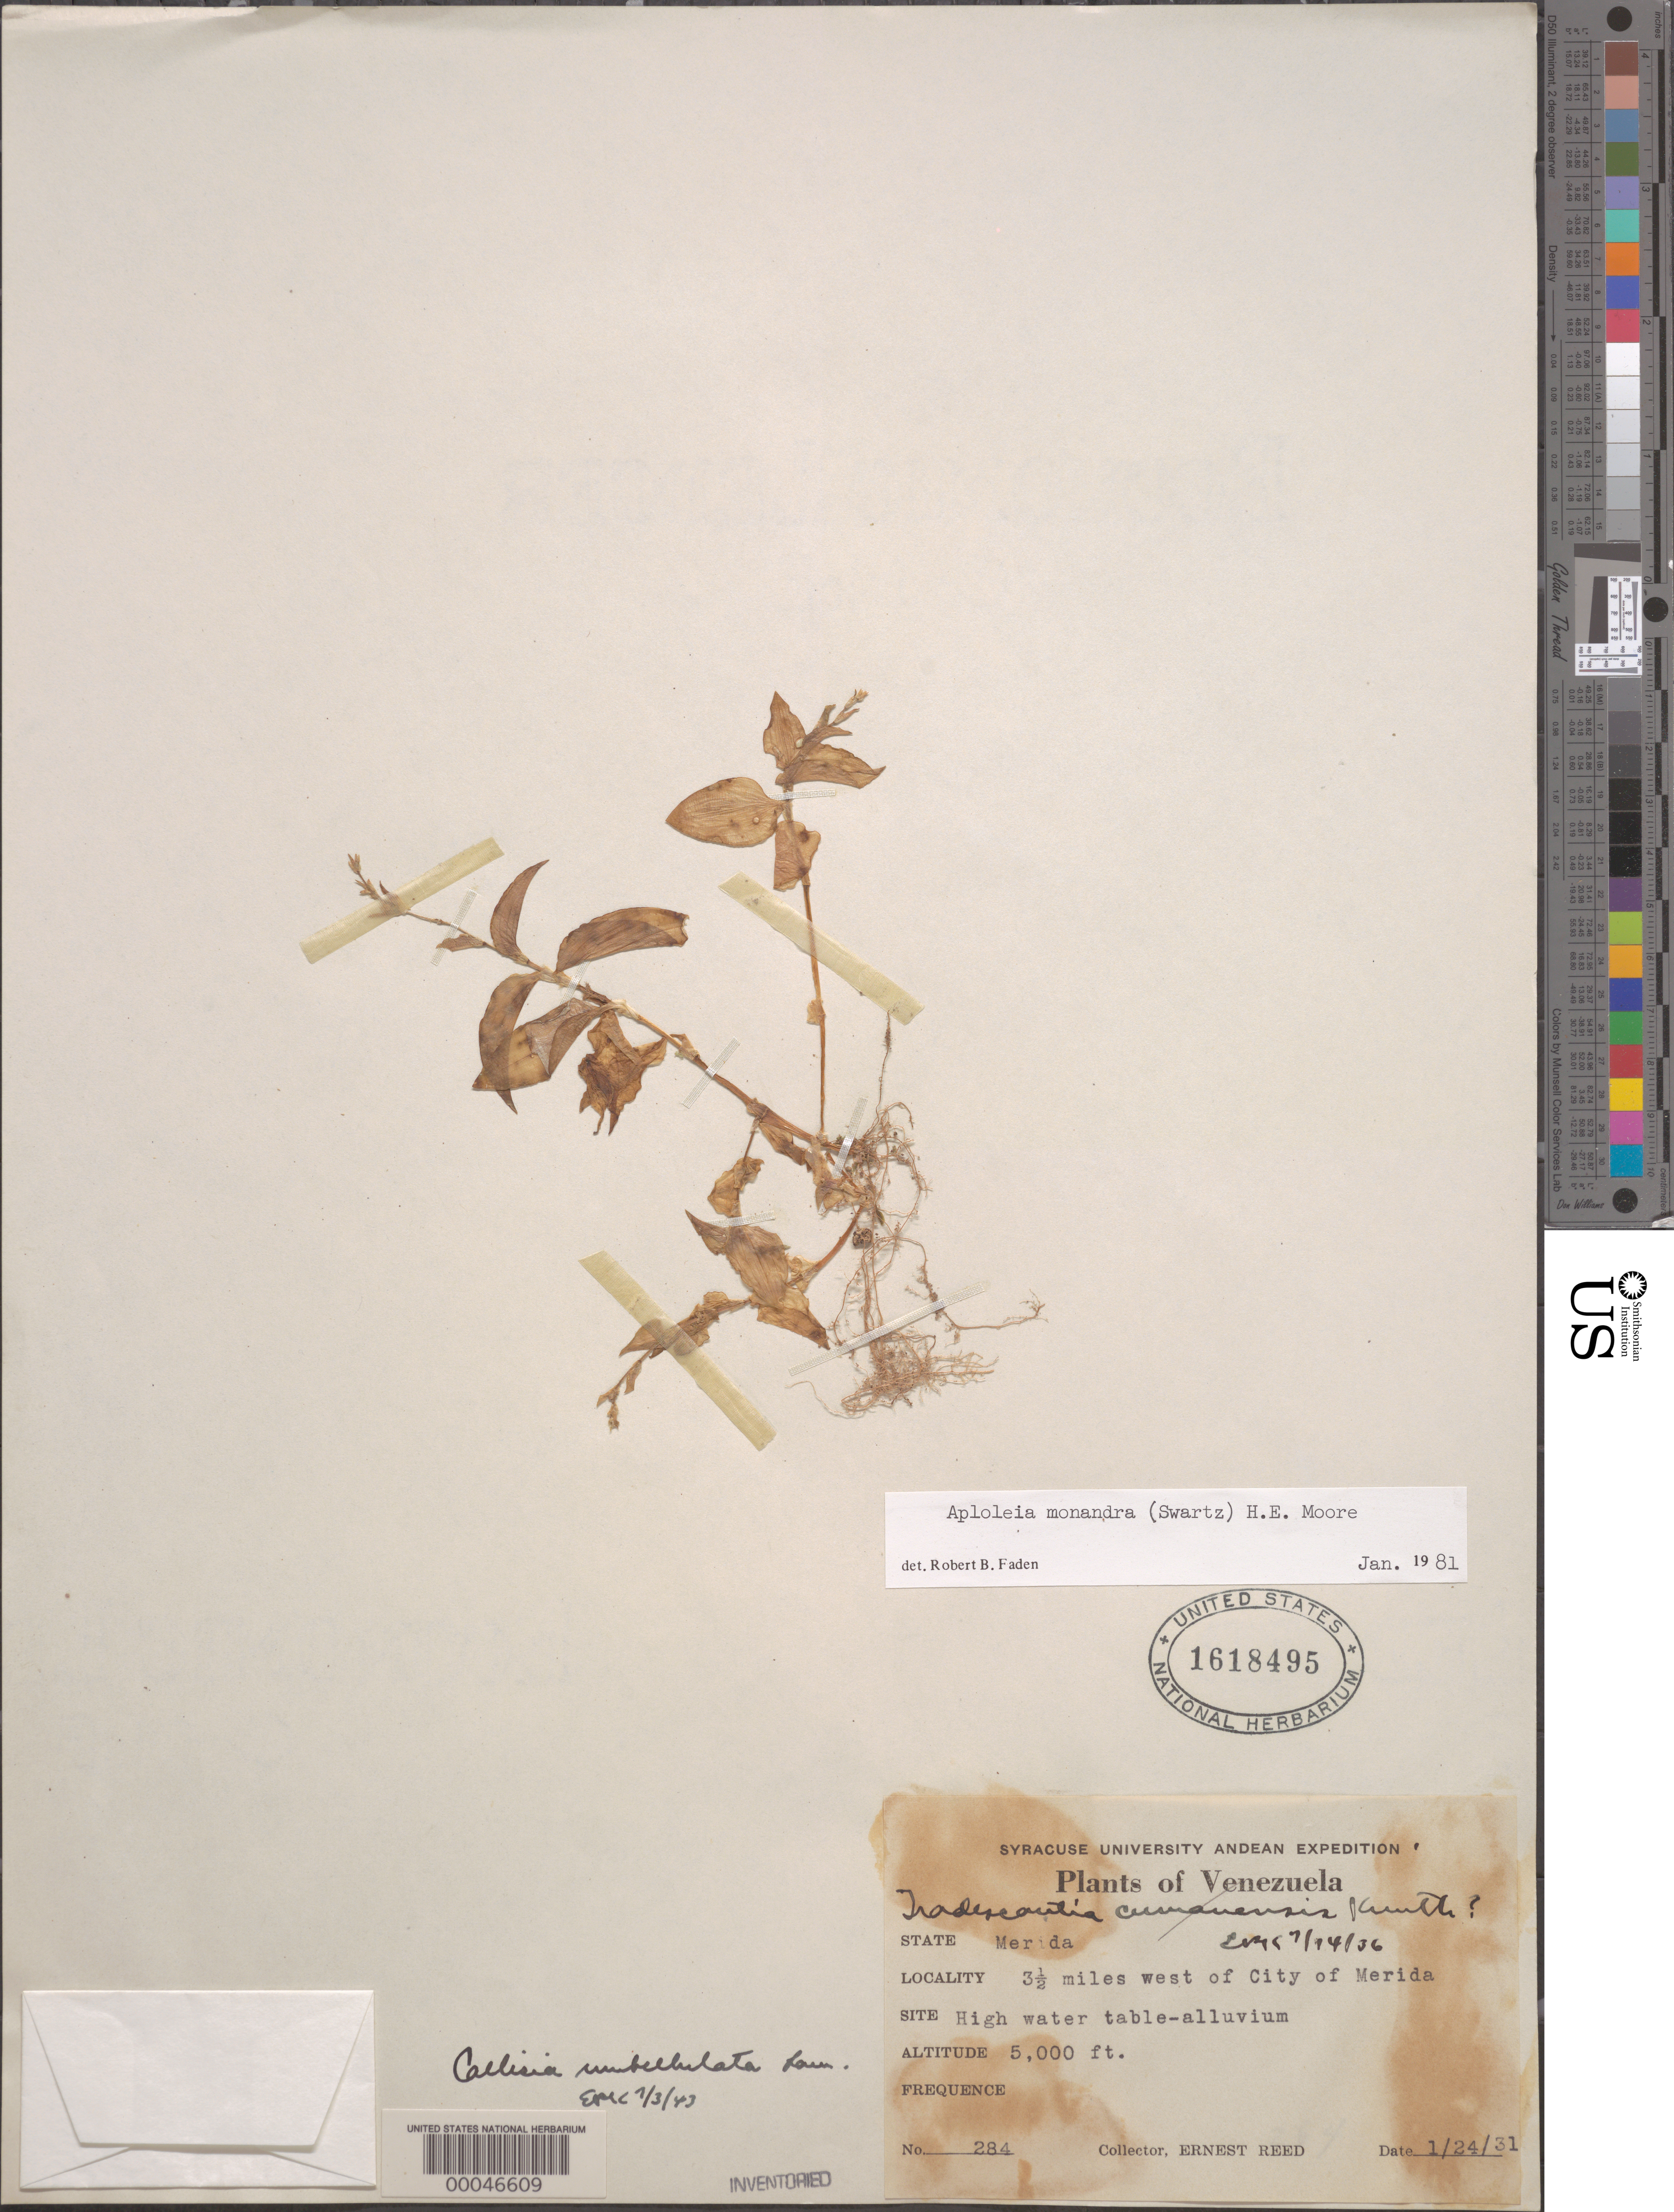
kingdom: Plantae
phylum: Tracheophyta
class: Liliopsida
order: Commelinales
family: Commelinaceae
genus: Callisia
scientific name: Callisia monandra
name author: (Sw.) Schult. & Schult. f.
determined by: Faden, Robert B., (US), Smithsonian Institution - National Museum of Natural History (UNITED STATES)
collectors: E. Reed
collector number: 284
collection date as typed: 24 Jan 1931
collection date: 1931-01-24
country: Venezuela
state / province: Mérida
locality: W of merida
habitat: High water table-alluvium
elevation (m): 1525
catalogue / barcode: US 1618495